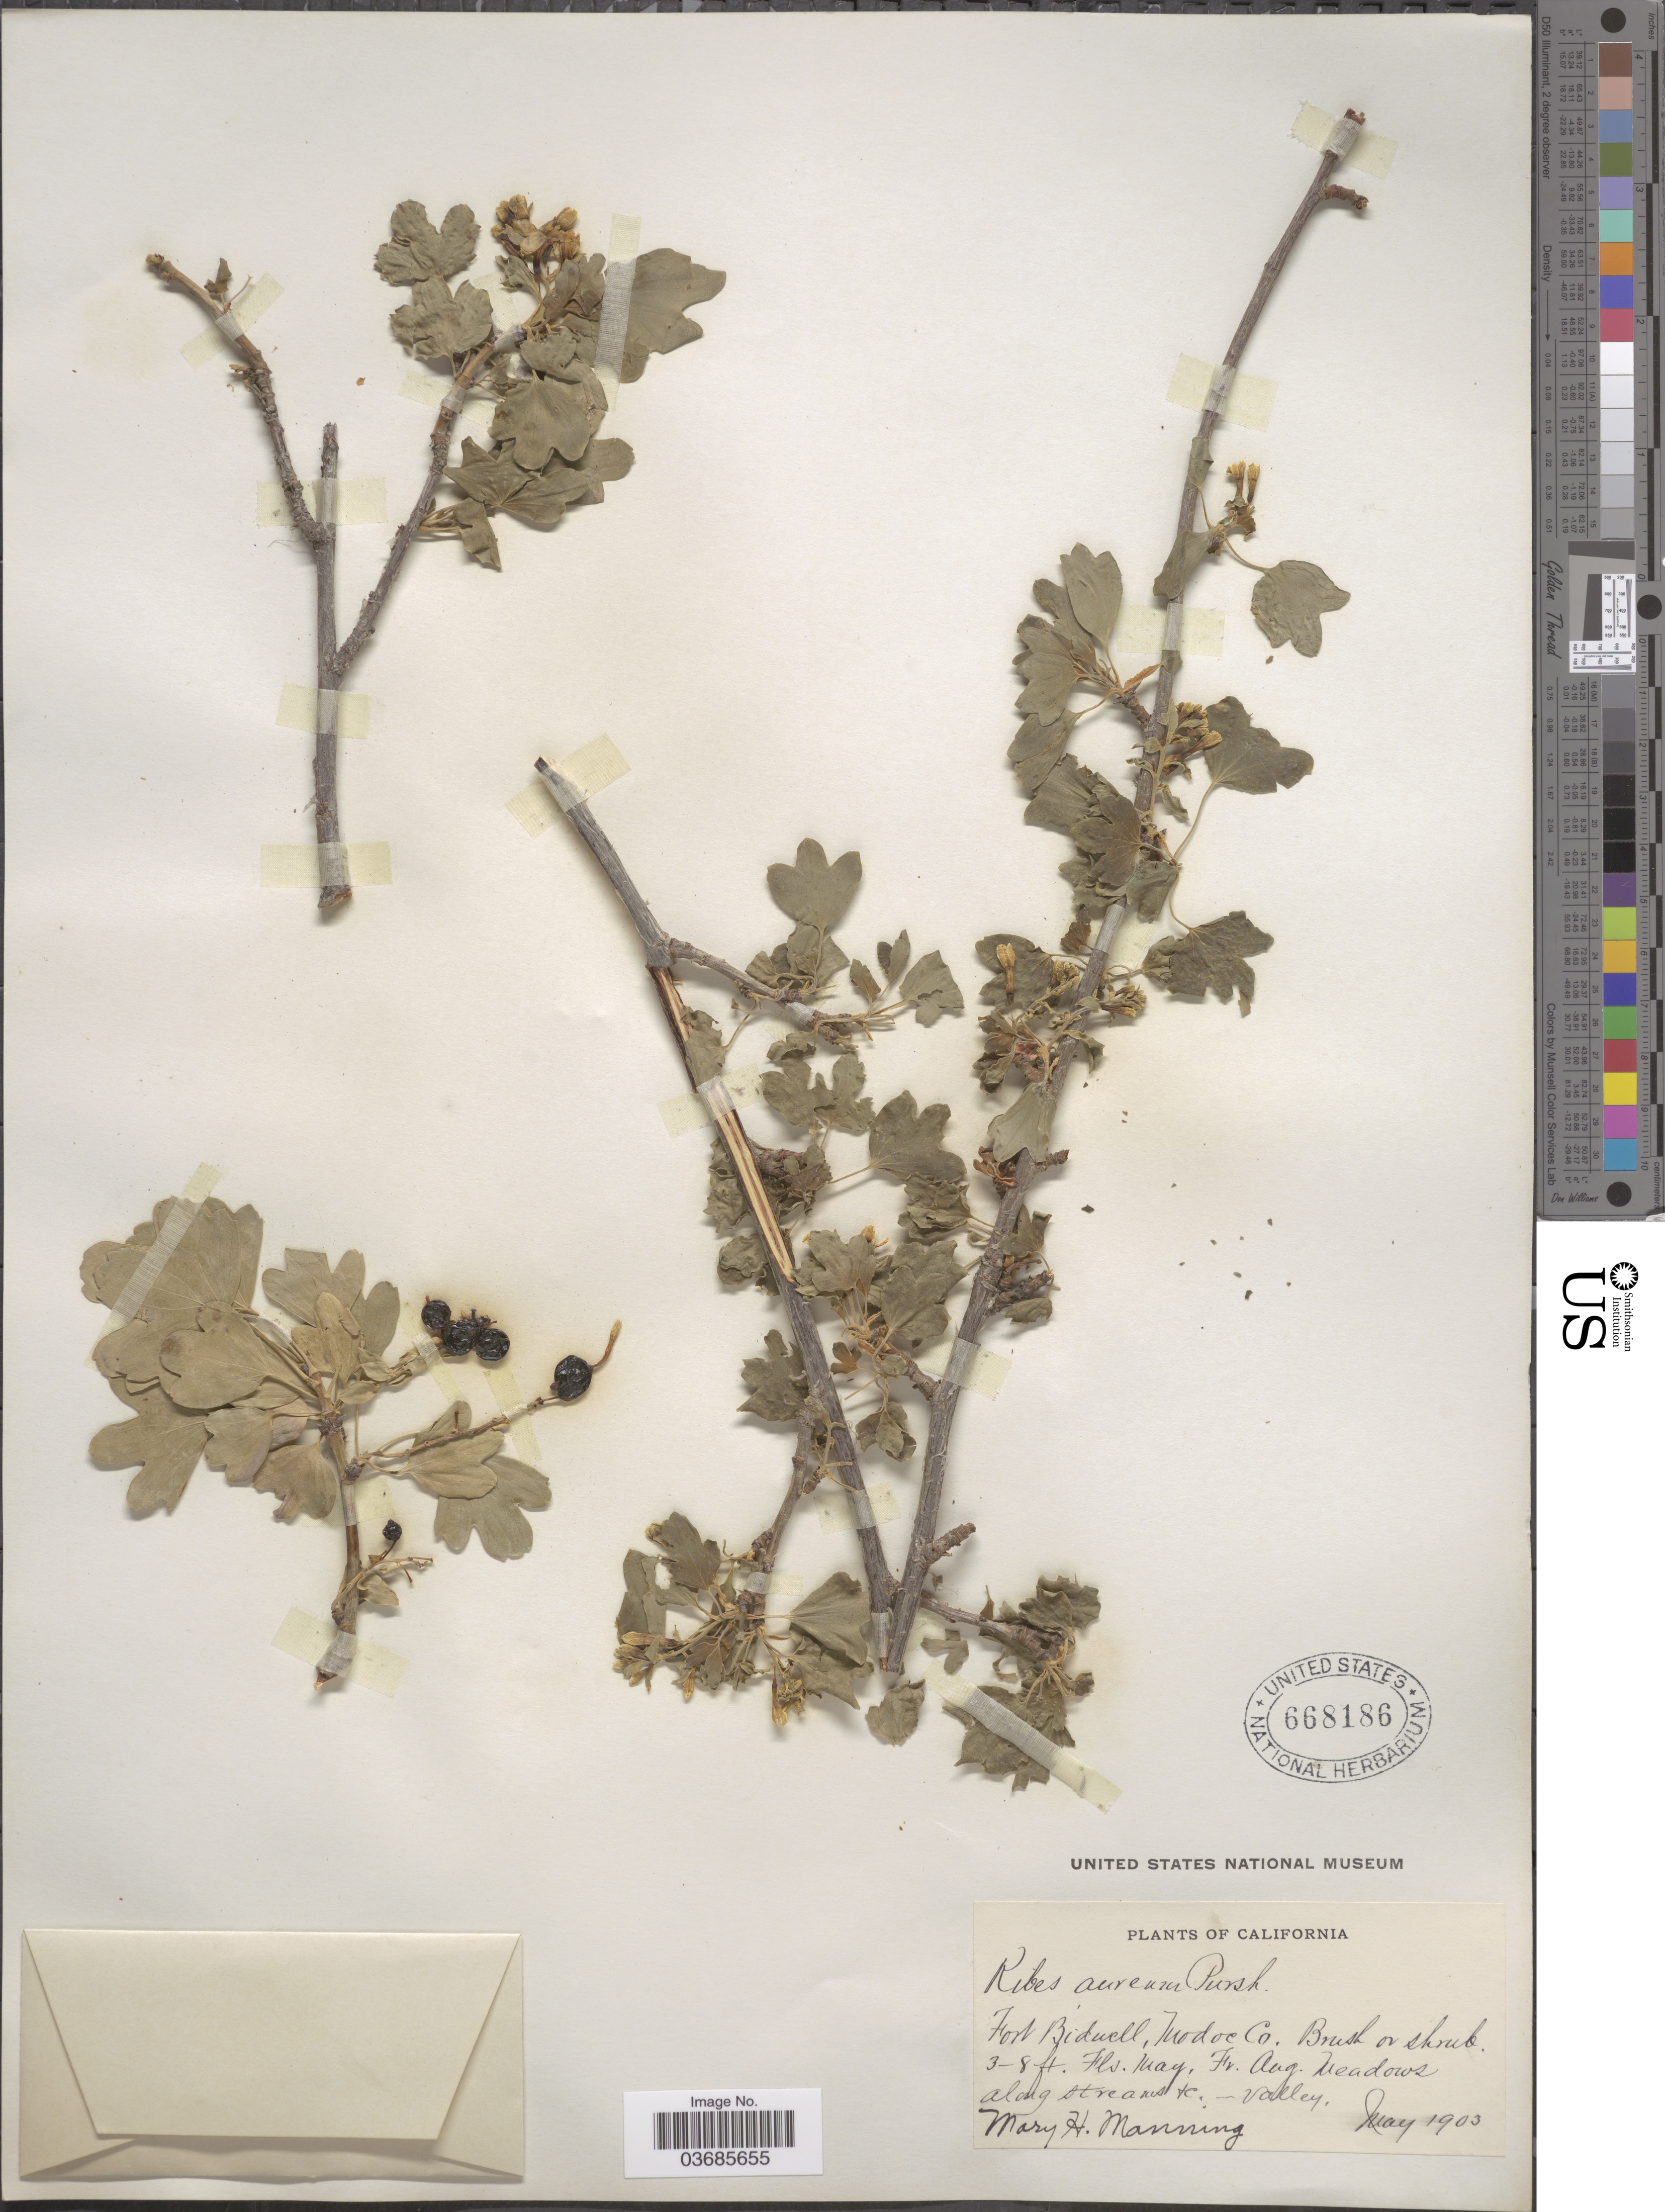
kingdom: Plantae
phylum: Tracheophyta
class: Magnoliopsida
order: Saxifragales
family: Grossulariaceae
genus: Ribes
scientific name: Ribes aureum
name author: Pursh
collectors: M. Manning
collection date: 1903-05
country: United States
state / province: California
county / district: Modoc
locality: Fort Bidwell, Modoc Co. Valley.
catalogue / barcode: US 668186